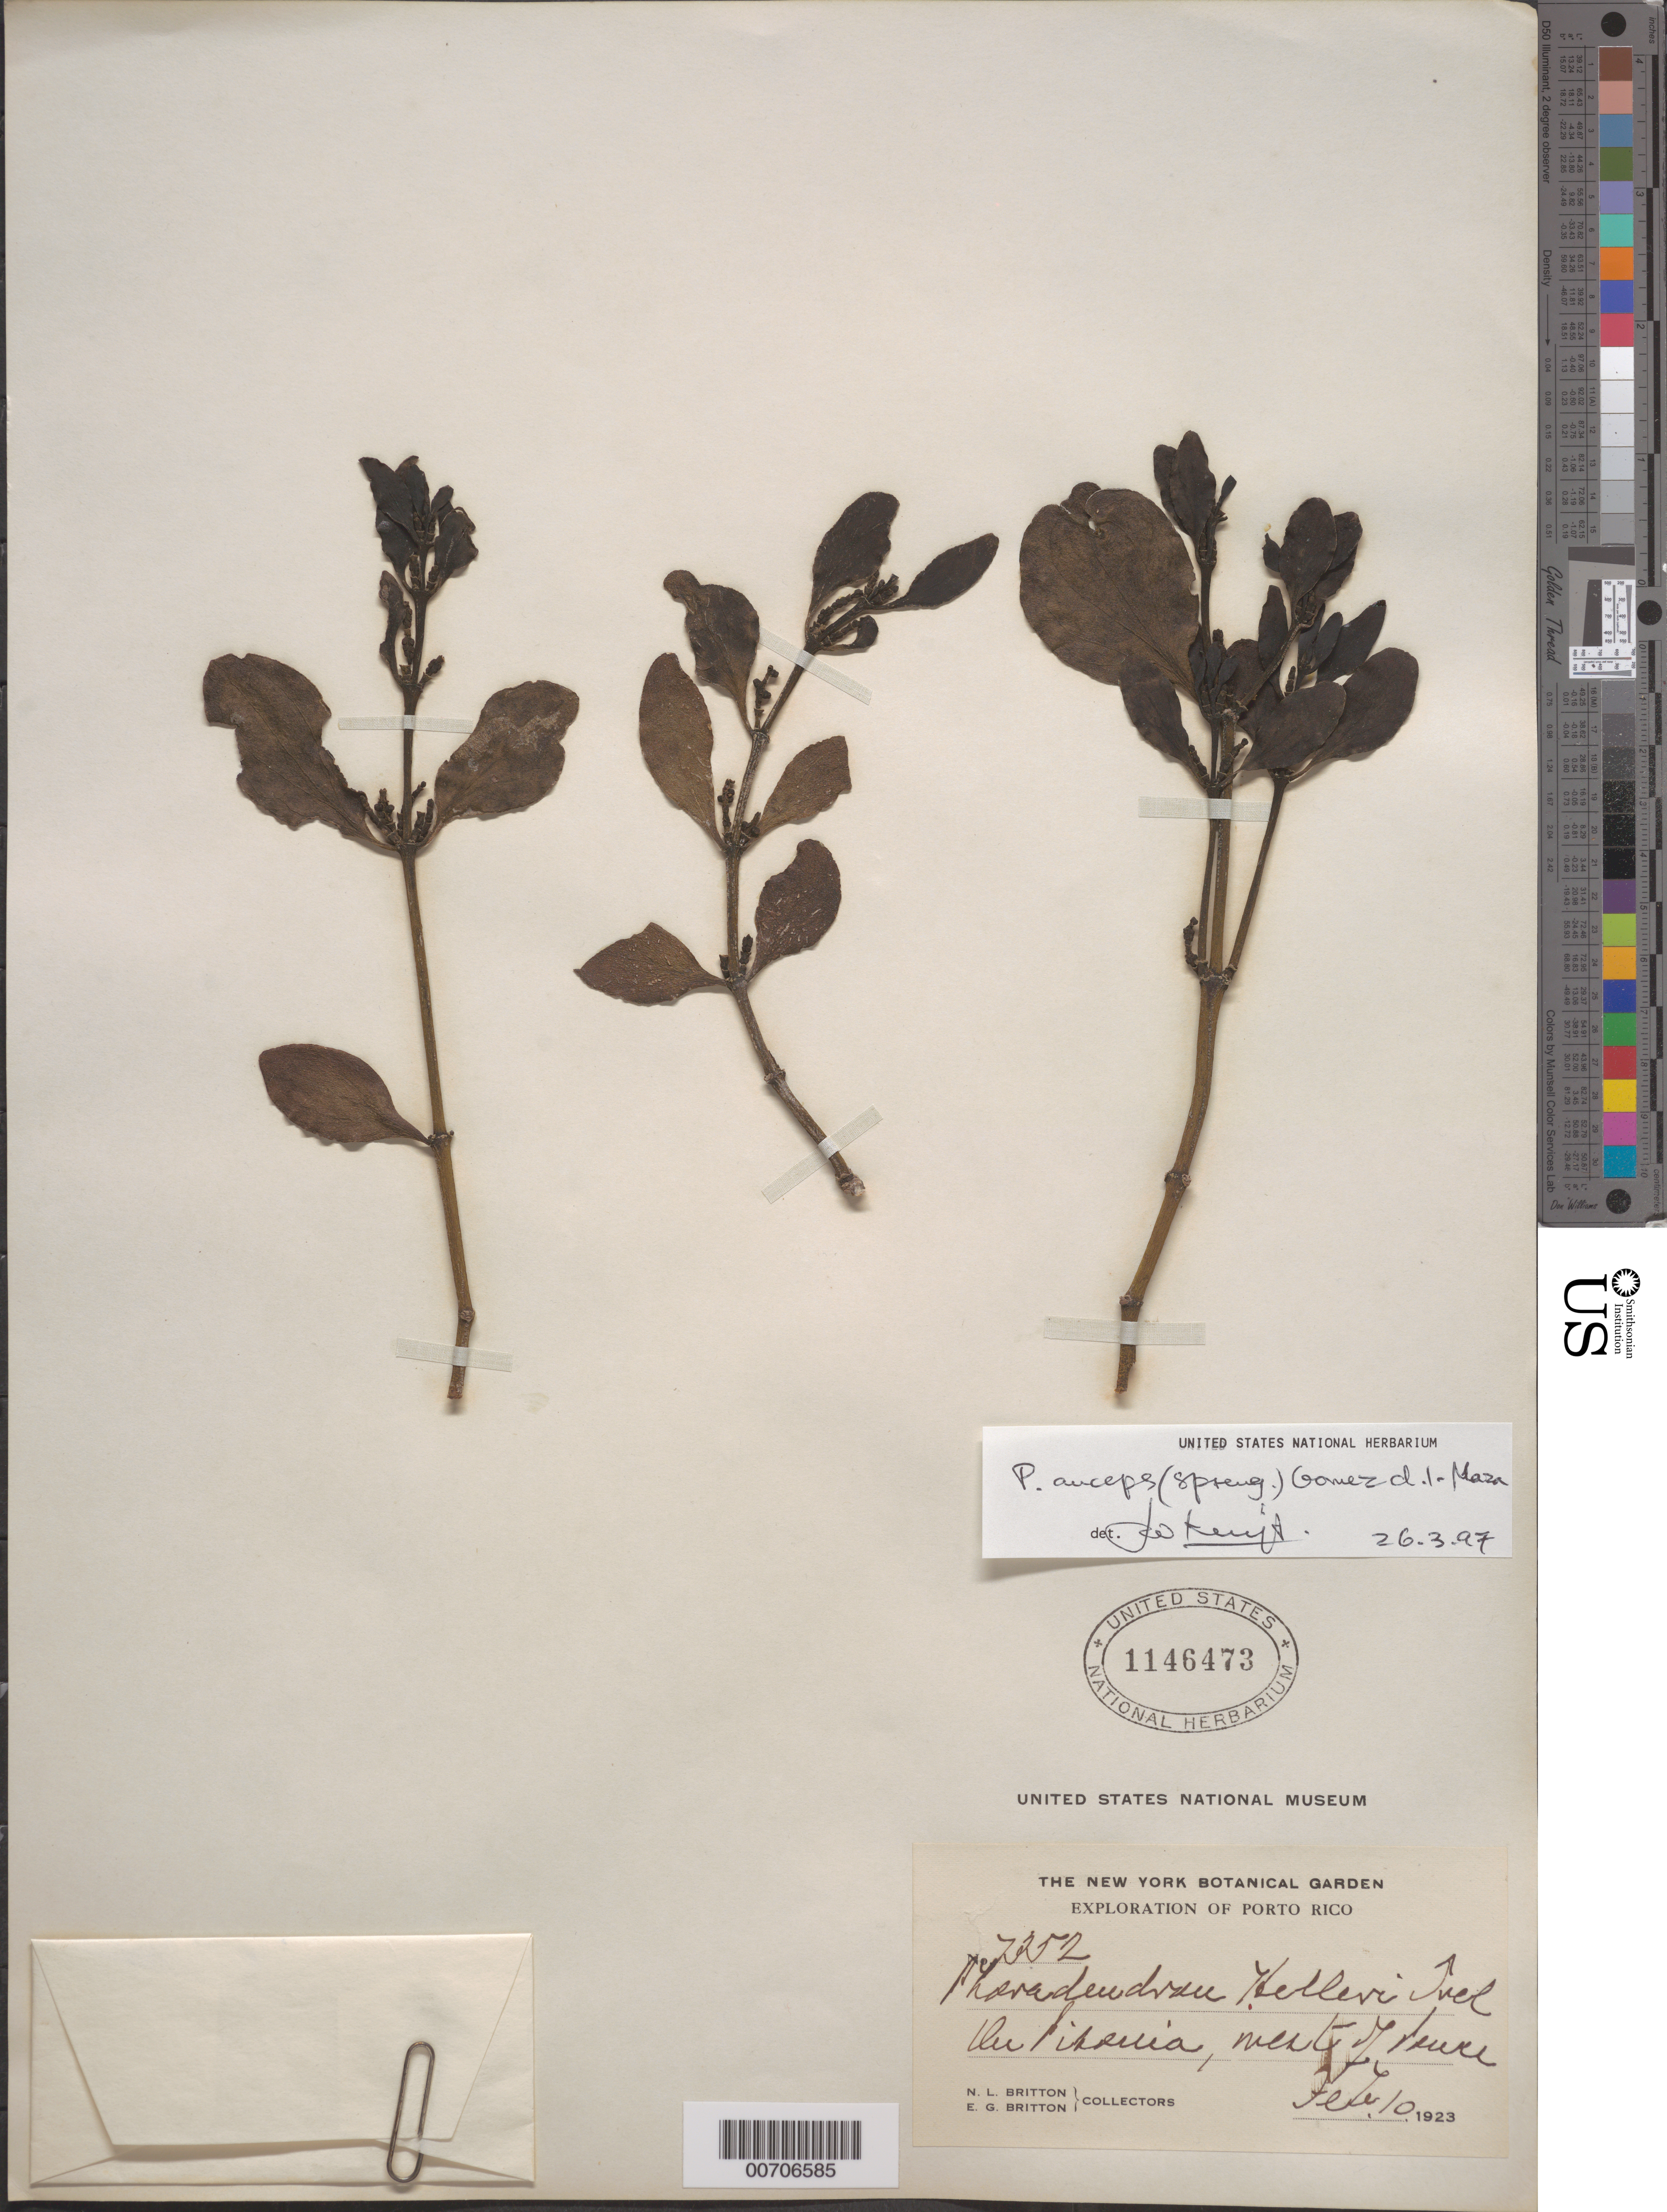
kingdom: Plantae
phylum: Tracheophyta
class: Magnoliopsida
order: Santalales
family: Viscaceae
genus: Phoradendron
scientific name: Phoradendron anceps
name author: (Spreng.) M. Gómez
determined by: Kuijt, Job, (CANADA)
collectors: N. Britton & E. G. Britton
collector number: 7352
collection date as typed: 10 Feb 1923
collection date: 1923-02-10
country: Puerto Rico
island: Greater Antilles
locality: W. of Ponce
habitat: On Pisonia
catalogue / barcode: US 1146473